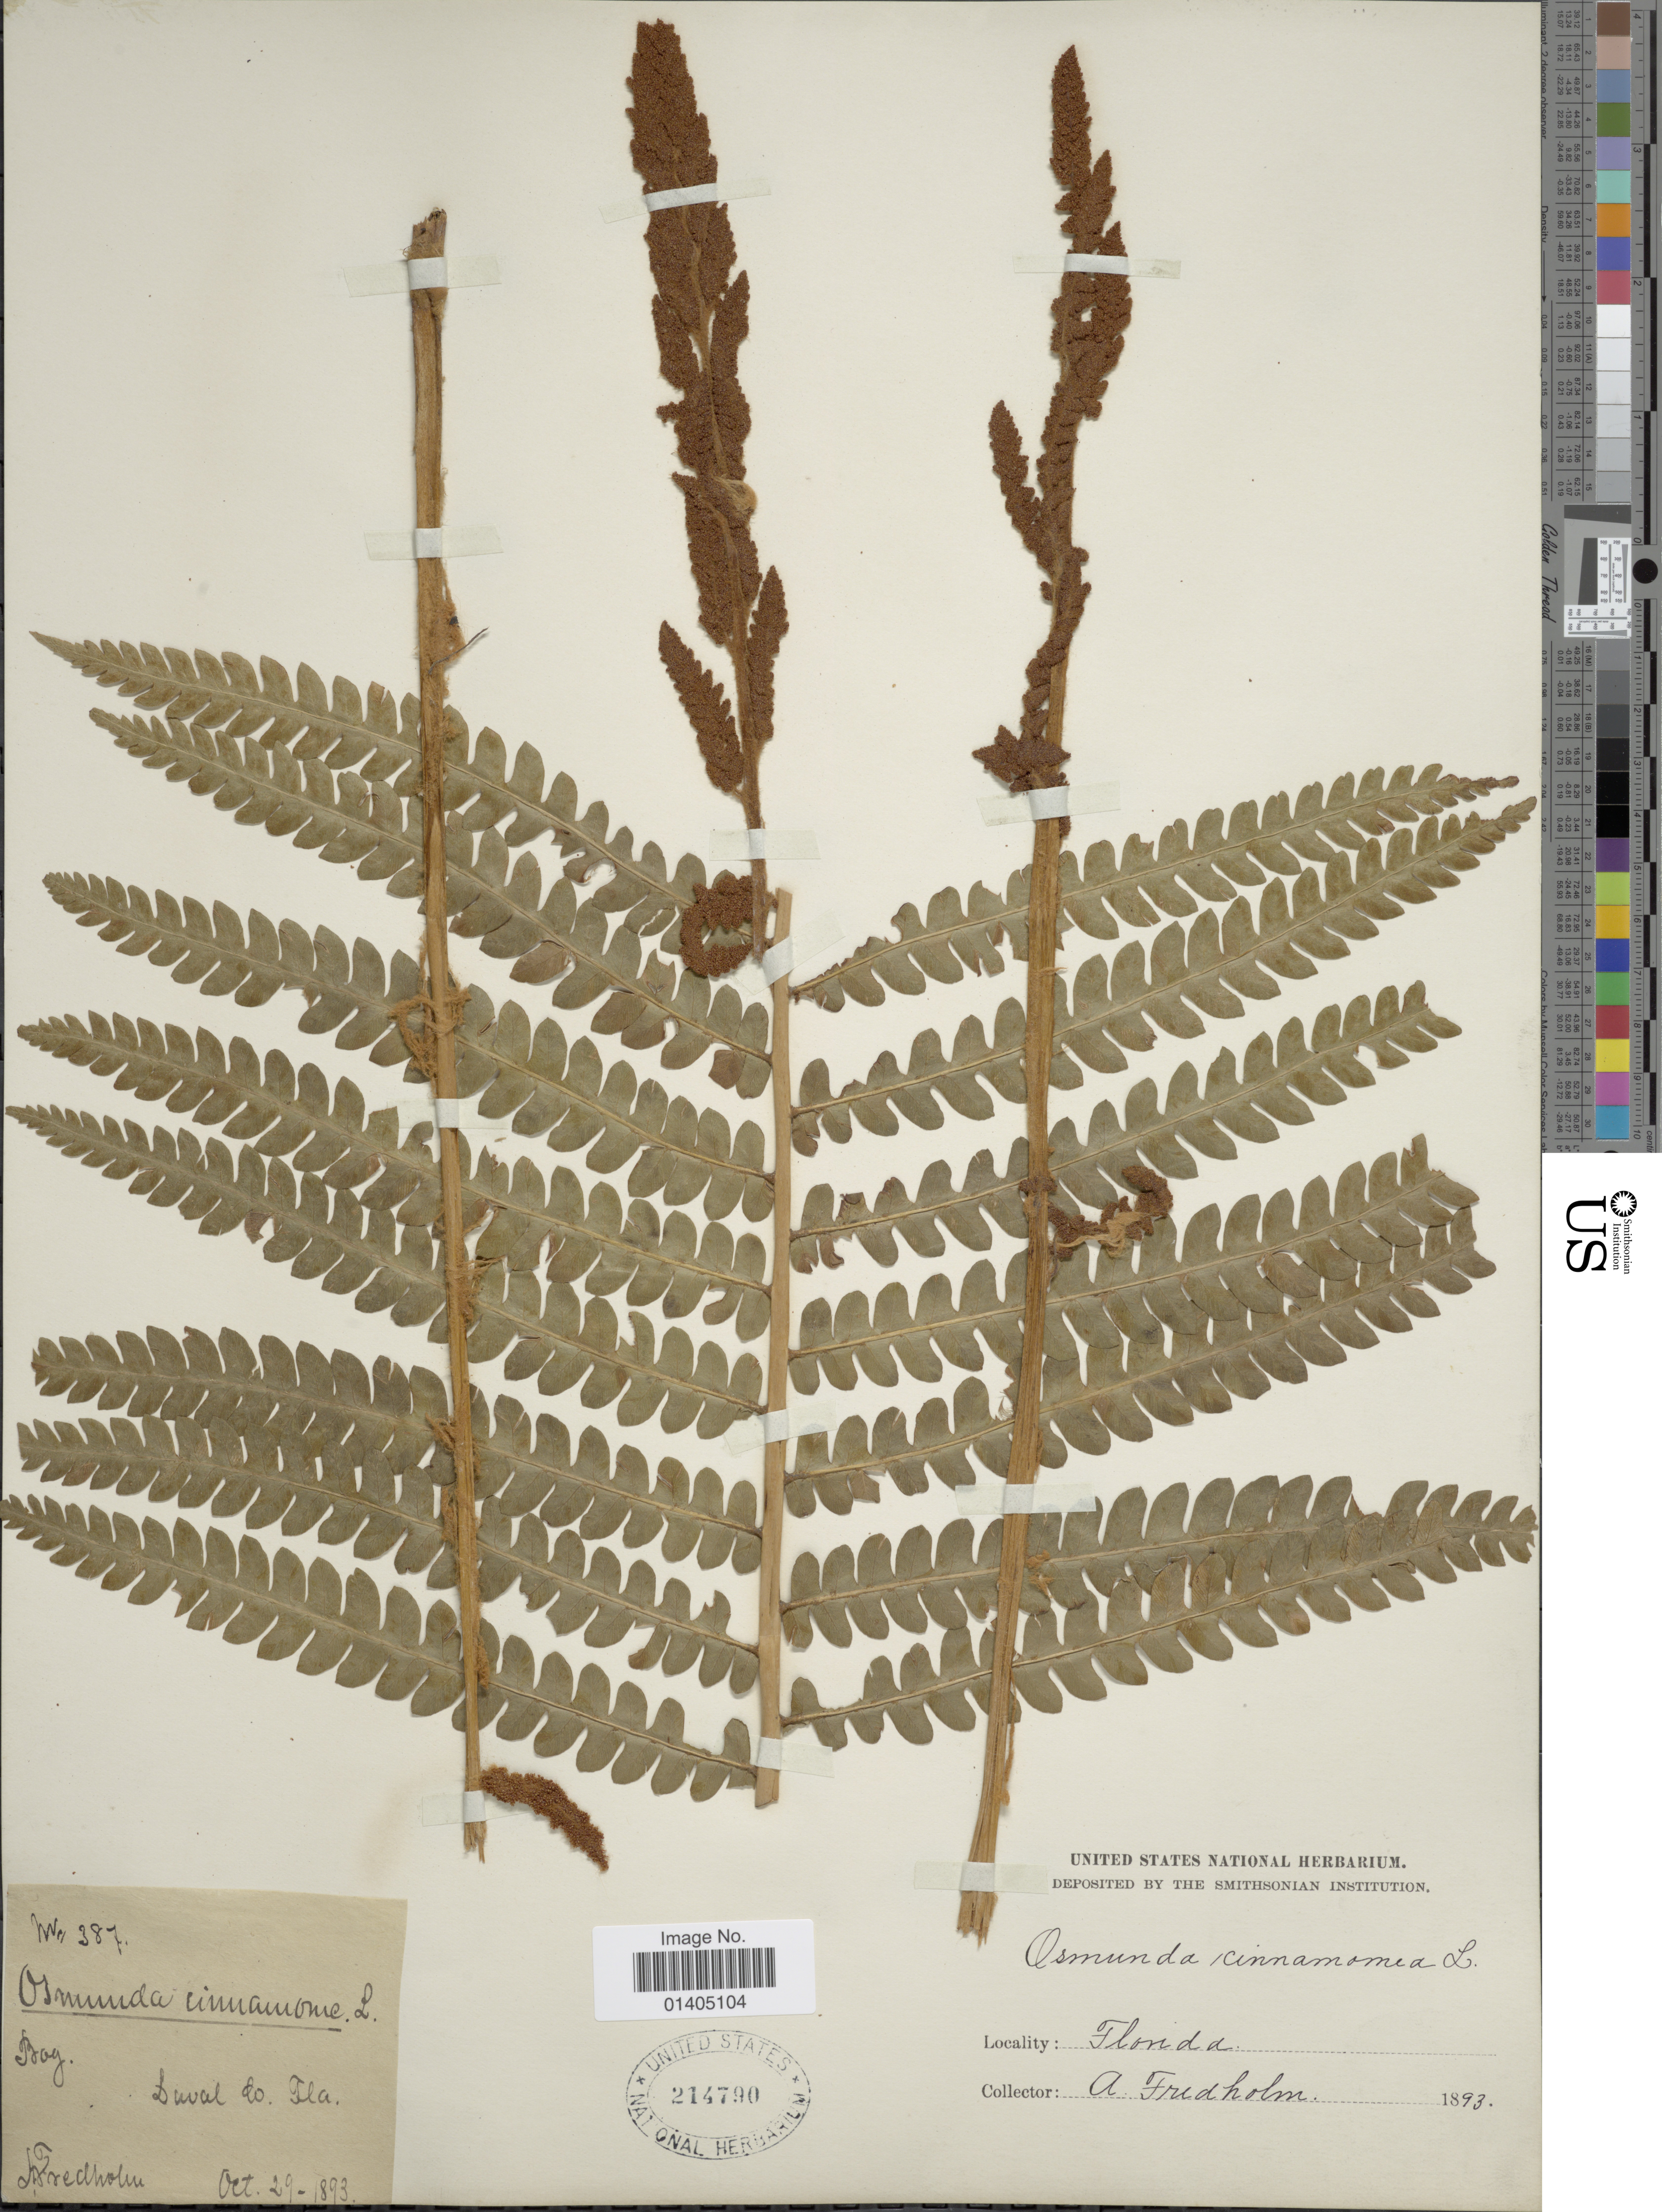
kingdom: Plantae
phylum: Tracheophyta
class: Polypodiopsida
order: Osmundales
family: Osmundaceae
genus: Osmundastrum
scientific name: Osmundastrum cinnamomeum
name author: (L.) C. Presl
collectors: A. Fredholm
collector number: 387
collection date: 1893-10-29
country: United States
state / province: Florida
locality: Daval Co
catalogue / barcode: US 214790